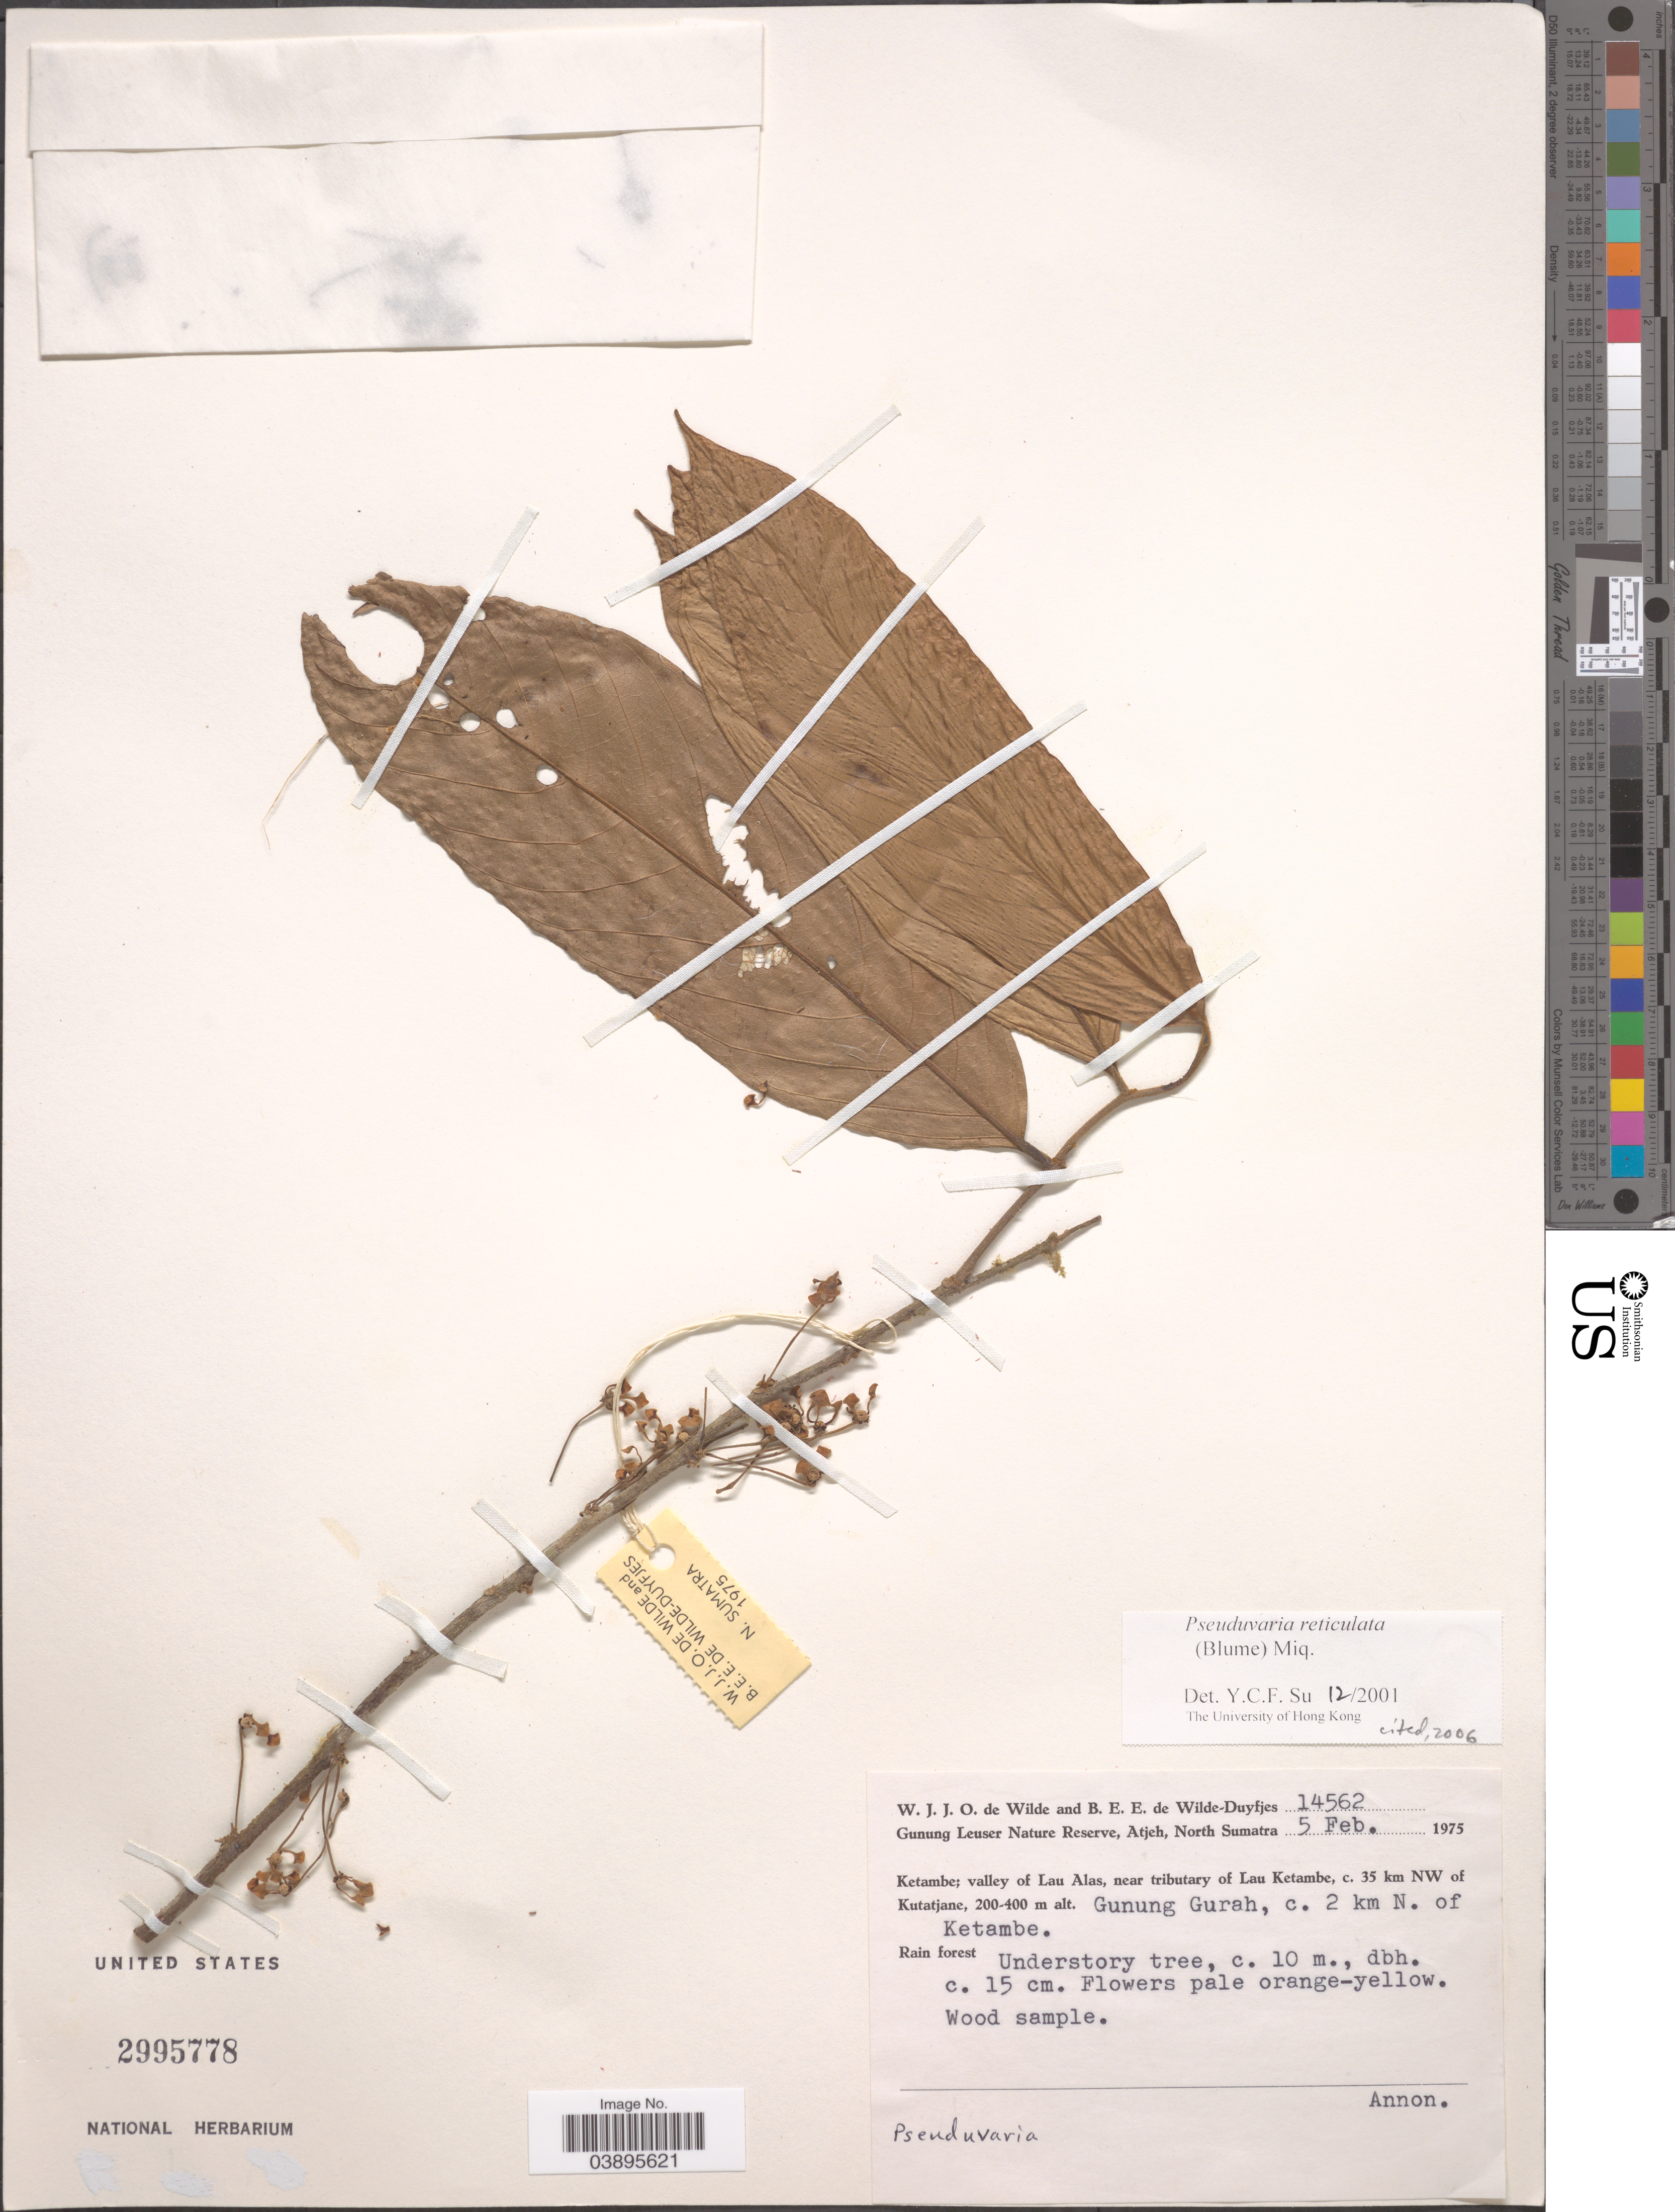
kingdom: Plantae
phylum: Tracheophyta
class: Magnoliopsida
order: Magnoliales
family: Annonaceae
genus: Pseuduvaria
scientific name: Pseuduvaria reticulata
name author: (Blume) Miq.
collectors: W. J. de Wilde & B. E. de Wilde-Duyfjes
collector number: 14562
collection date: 1975-02-05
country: Indonesia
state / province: Sumatra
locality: Gunung Leuser Nature Reserve, Atjeh, North Sumatra. Ketambe; valley of Lau Alas, near tributary of Lau Ketambe, c. 35 km NW of Kutatjane. Gunung Gurah, c. 2 km N. of Ketambe.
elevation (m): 200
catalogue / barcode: US 2995778